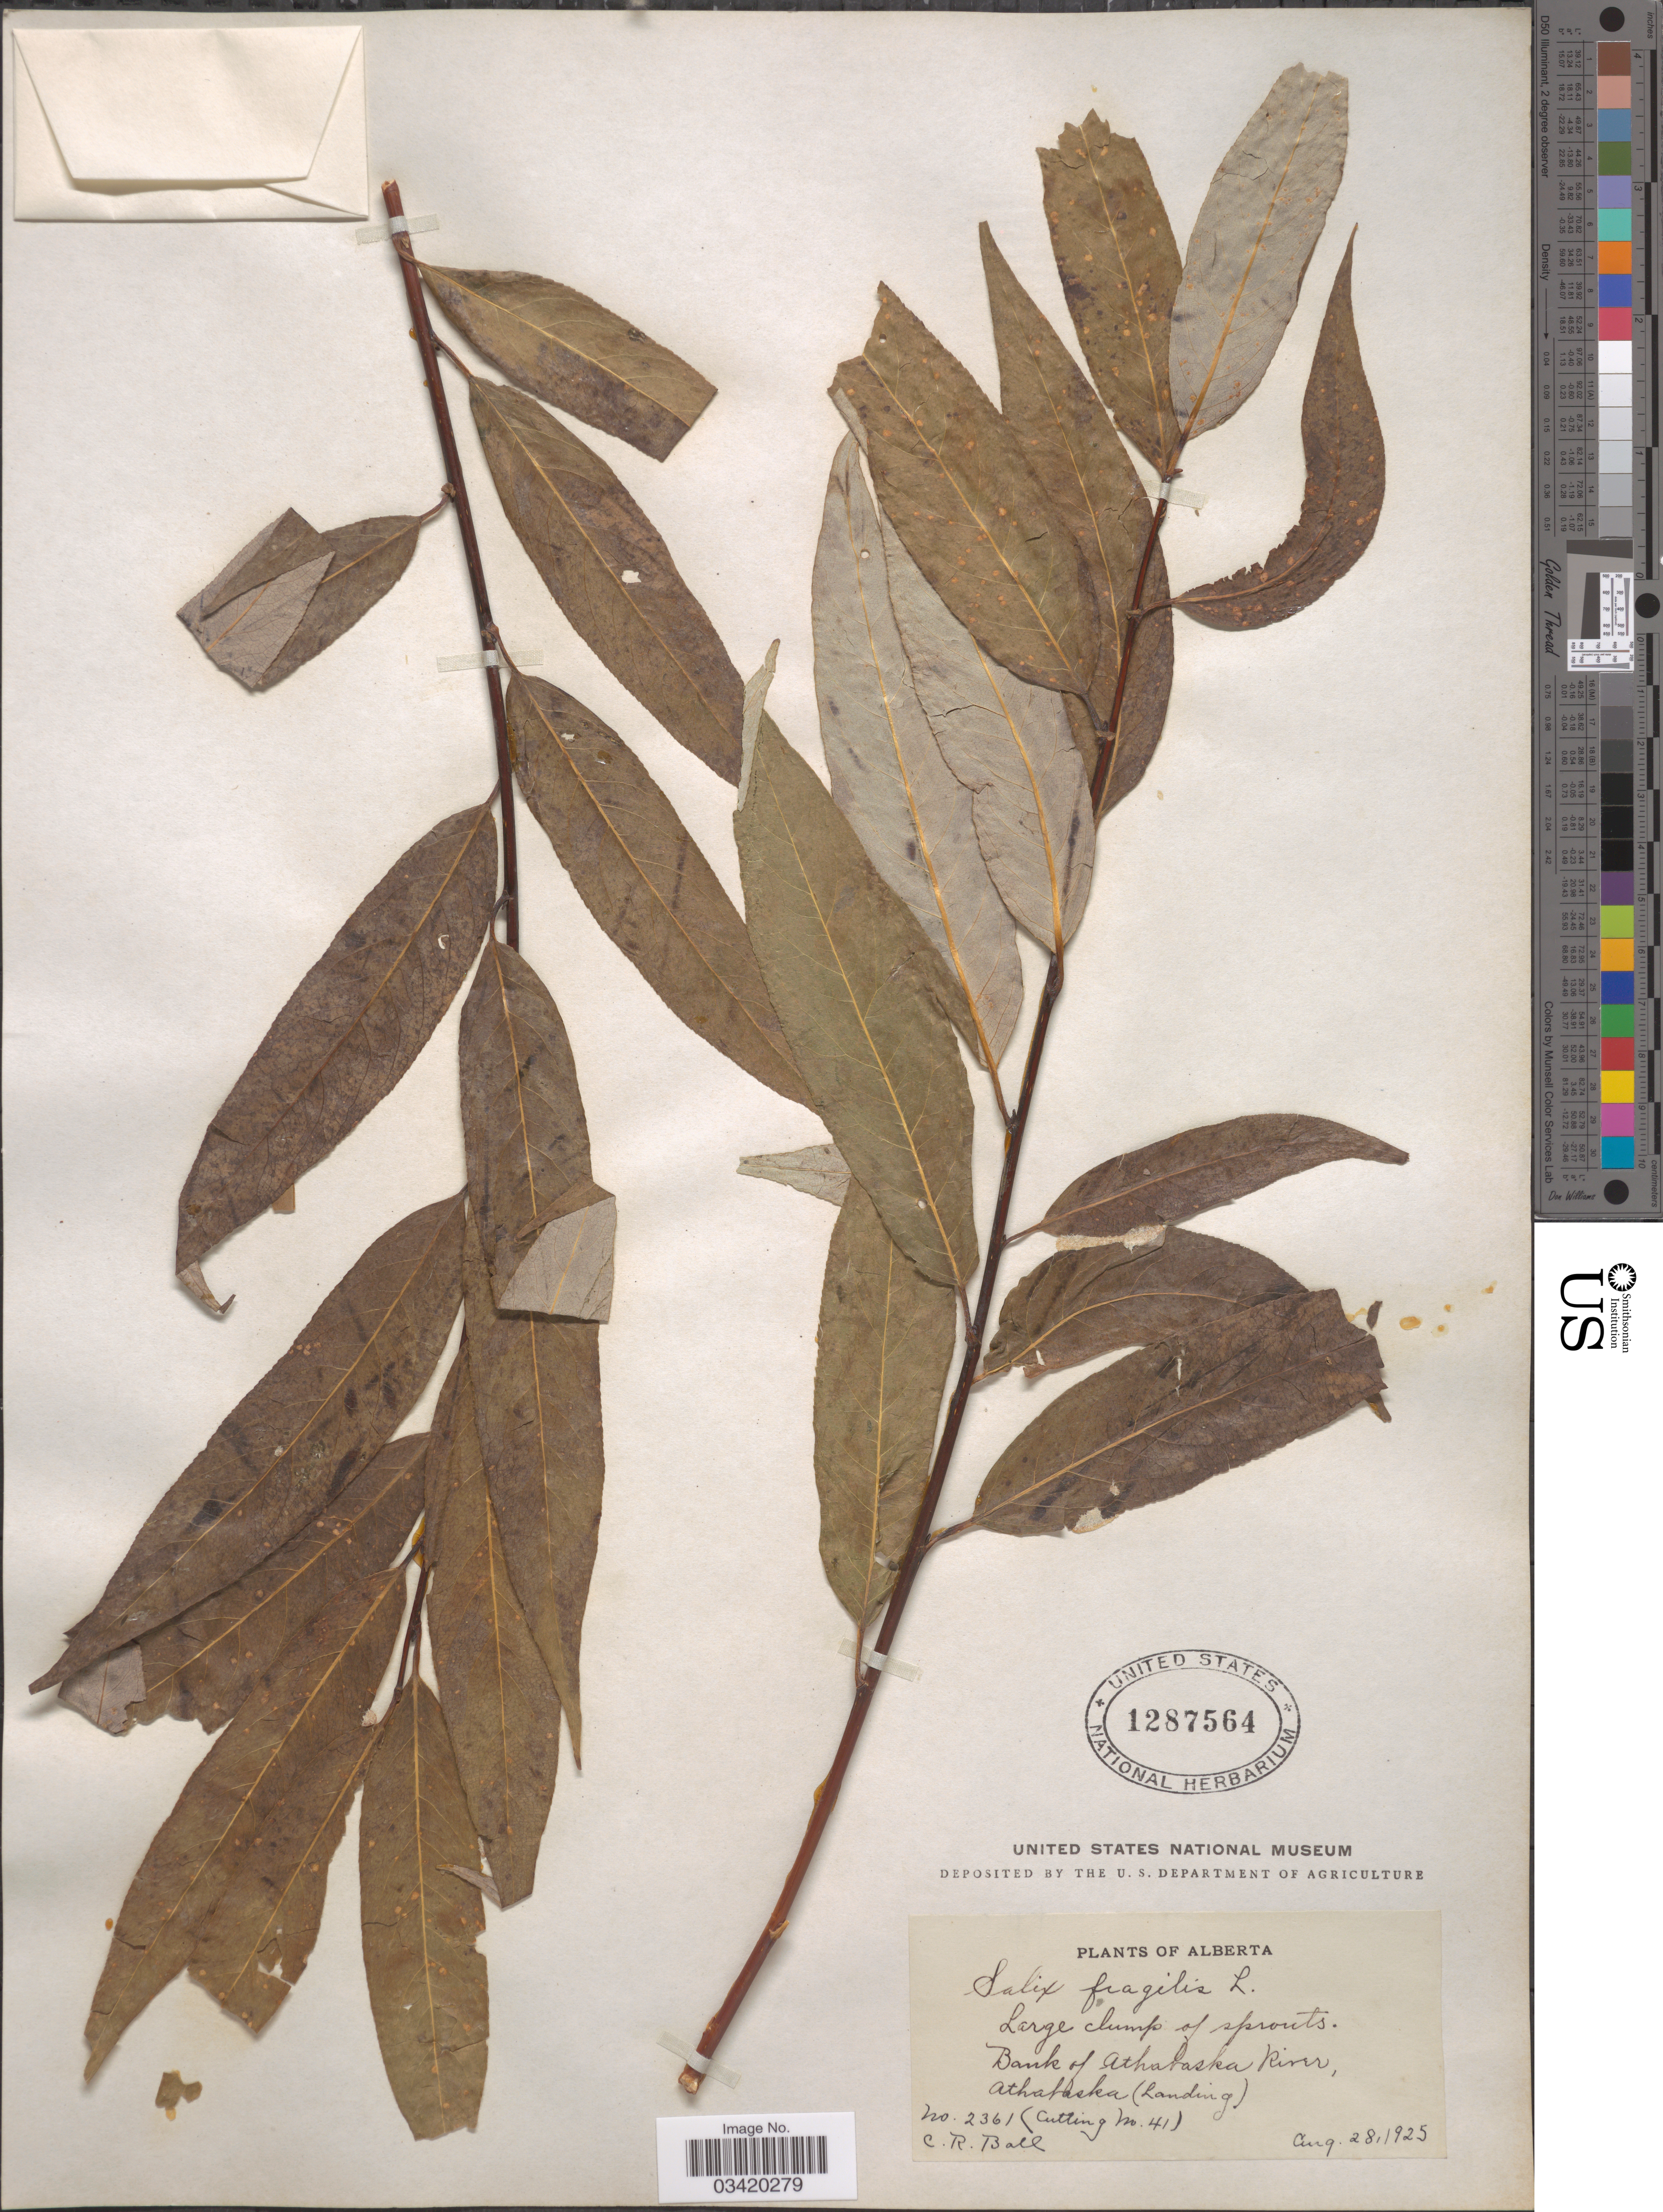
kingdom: Plantae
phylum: Tracheophyta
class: Magnoliopsida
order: Malpighiales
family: Salicaceae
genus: Salix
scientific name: Salix fragilis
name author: L.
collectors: C. R. Ball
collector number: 2361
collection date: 1925-08-28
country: Canada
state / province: Alberta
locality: Bank of Athabaska River, Athabaska (Landing).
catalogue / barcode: US 1287564